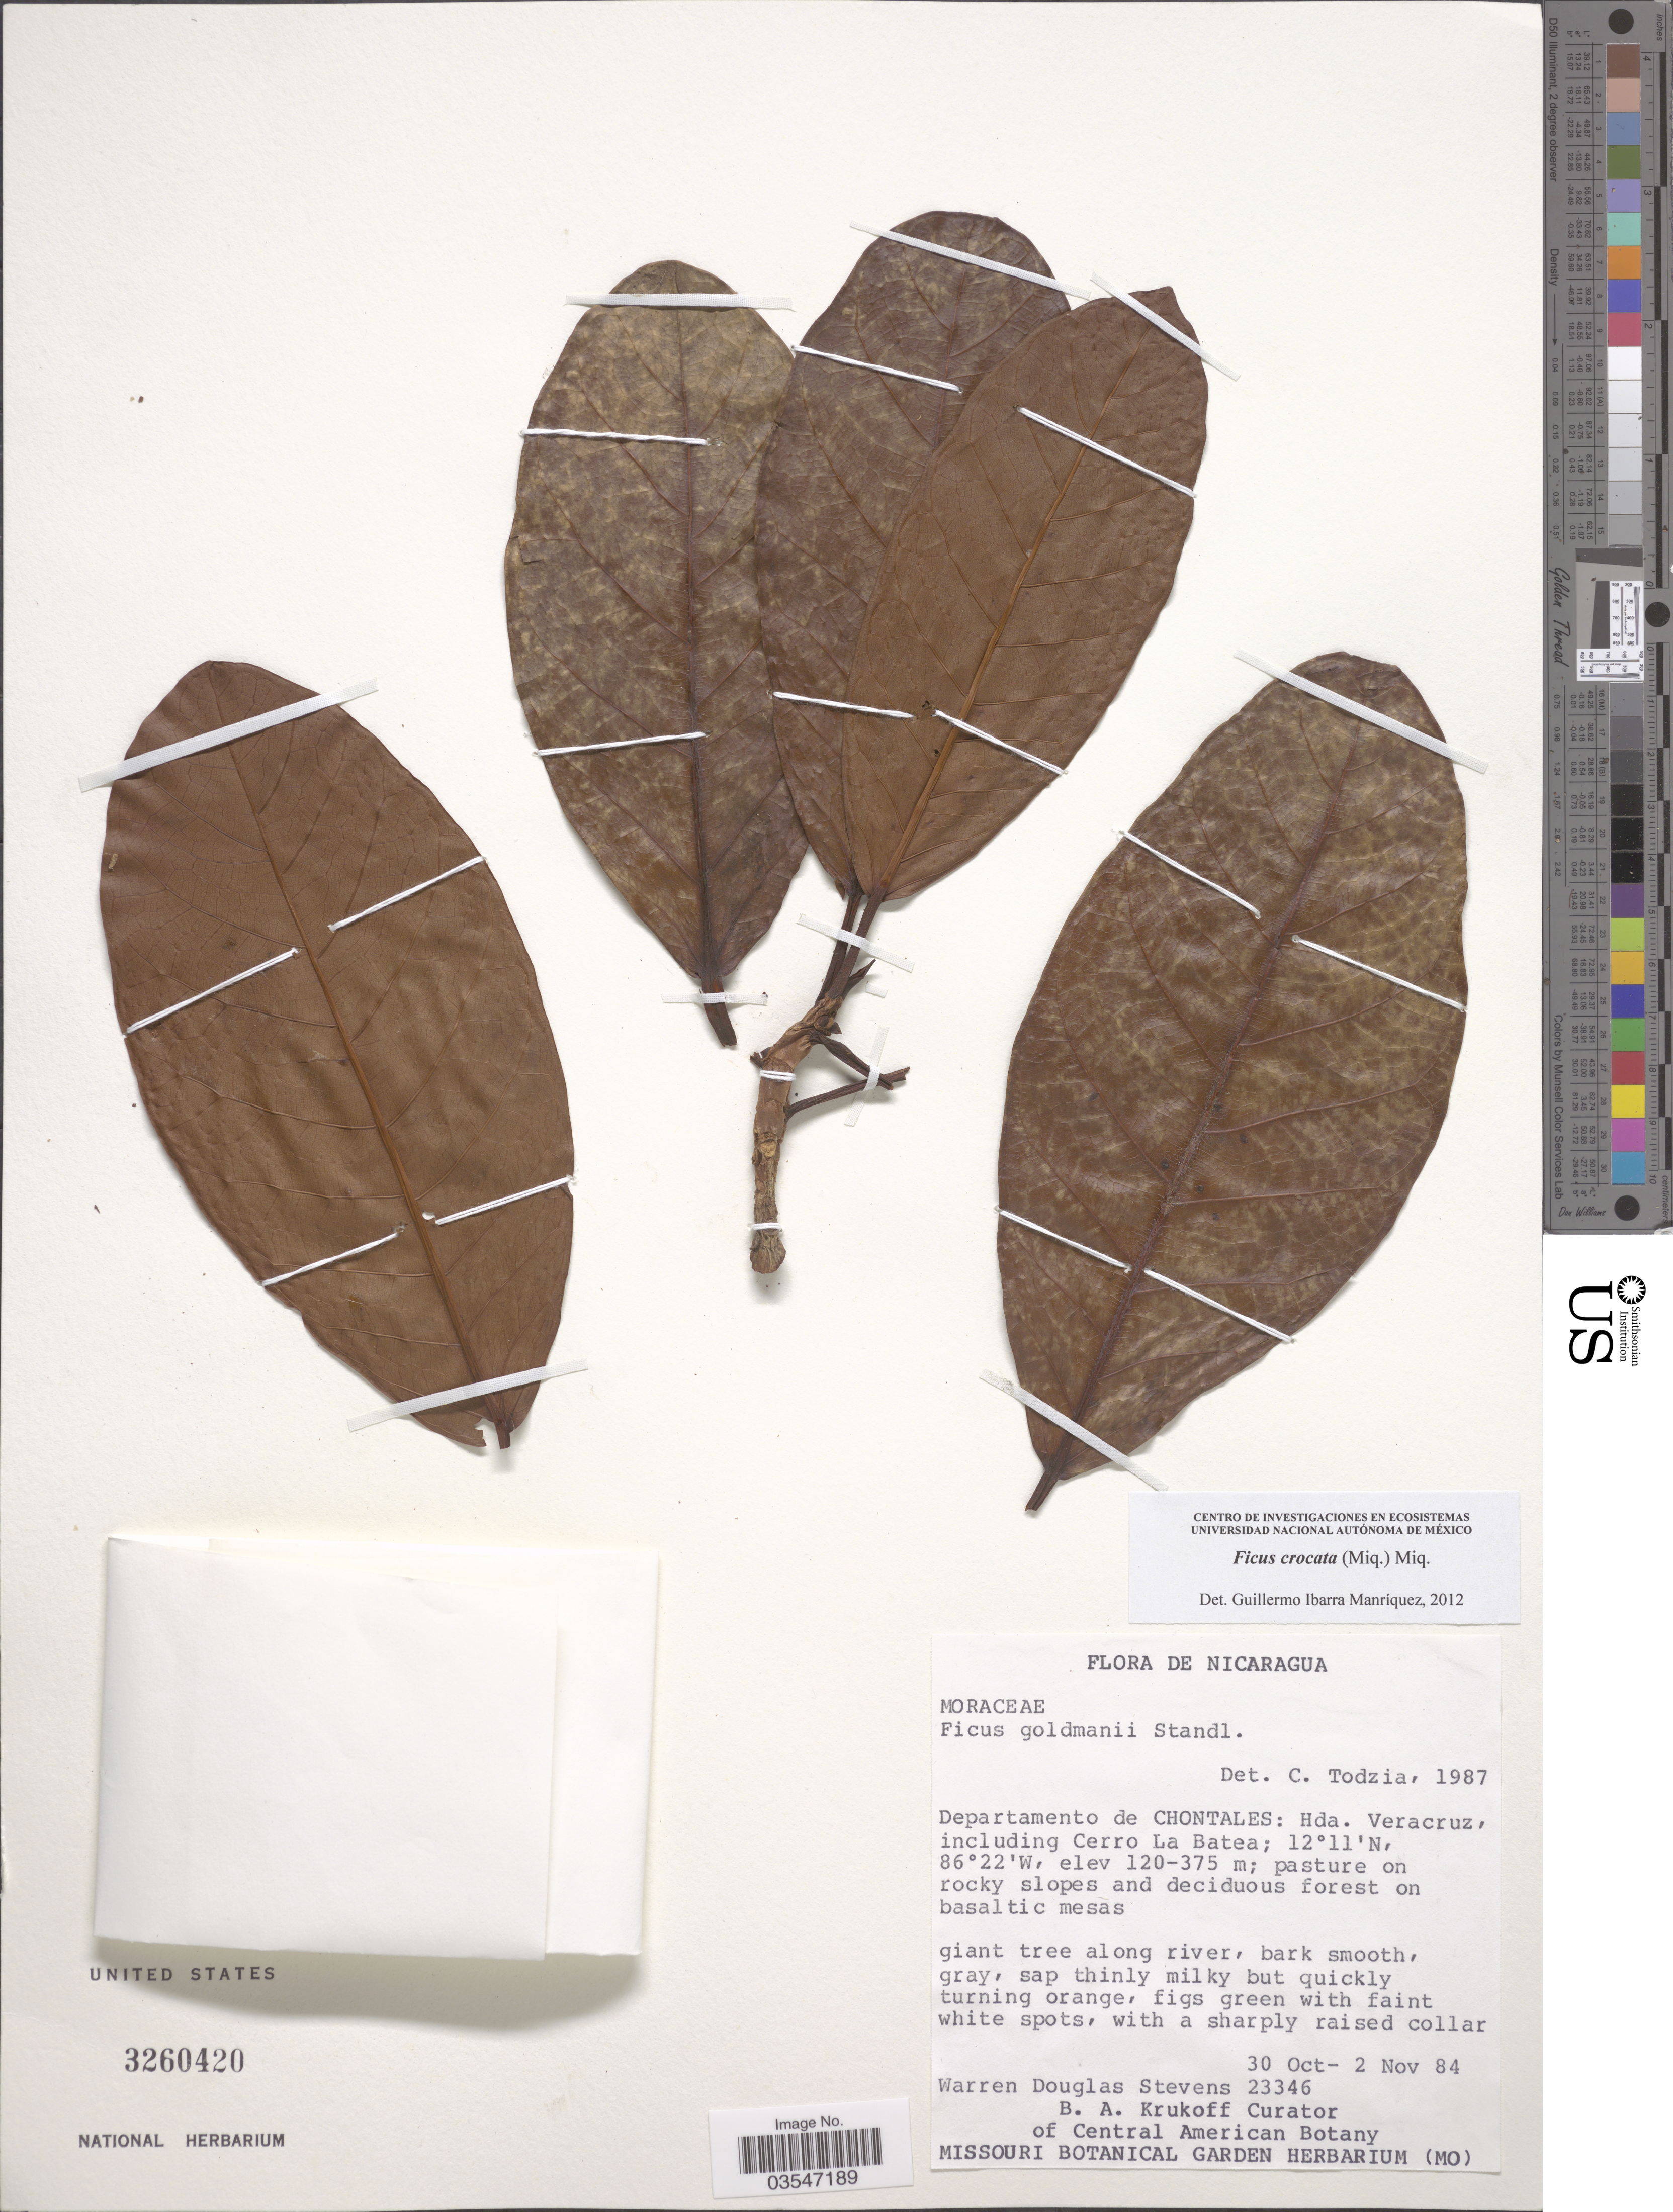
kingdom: Plantae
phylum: Tracheophyta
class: Magnoliopsida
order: Rosales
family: Moraceae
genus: Ficus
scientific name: Ficus crocata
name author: (Miq.) Miq.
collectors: W. D. Stevens & B. A. Krukoff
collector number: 23346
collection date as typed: Transcribed d/m/y: 30/10/84 to 2/11/84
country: Nicaragua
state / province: Chontales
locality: Departamento de CHONTALES: Hda. Veracruz, including Cerro La Batea.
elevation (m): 120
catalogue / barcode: US 3260420